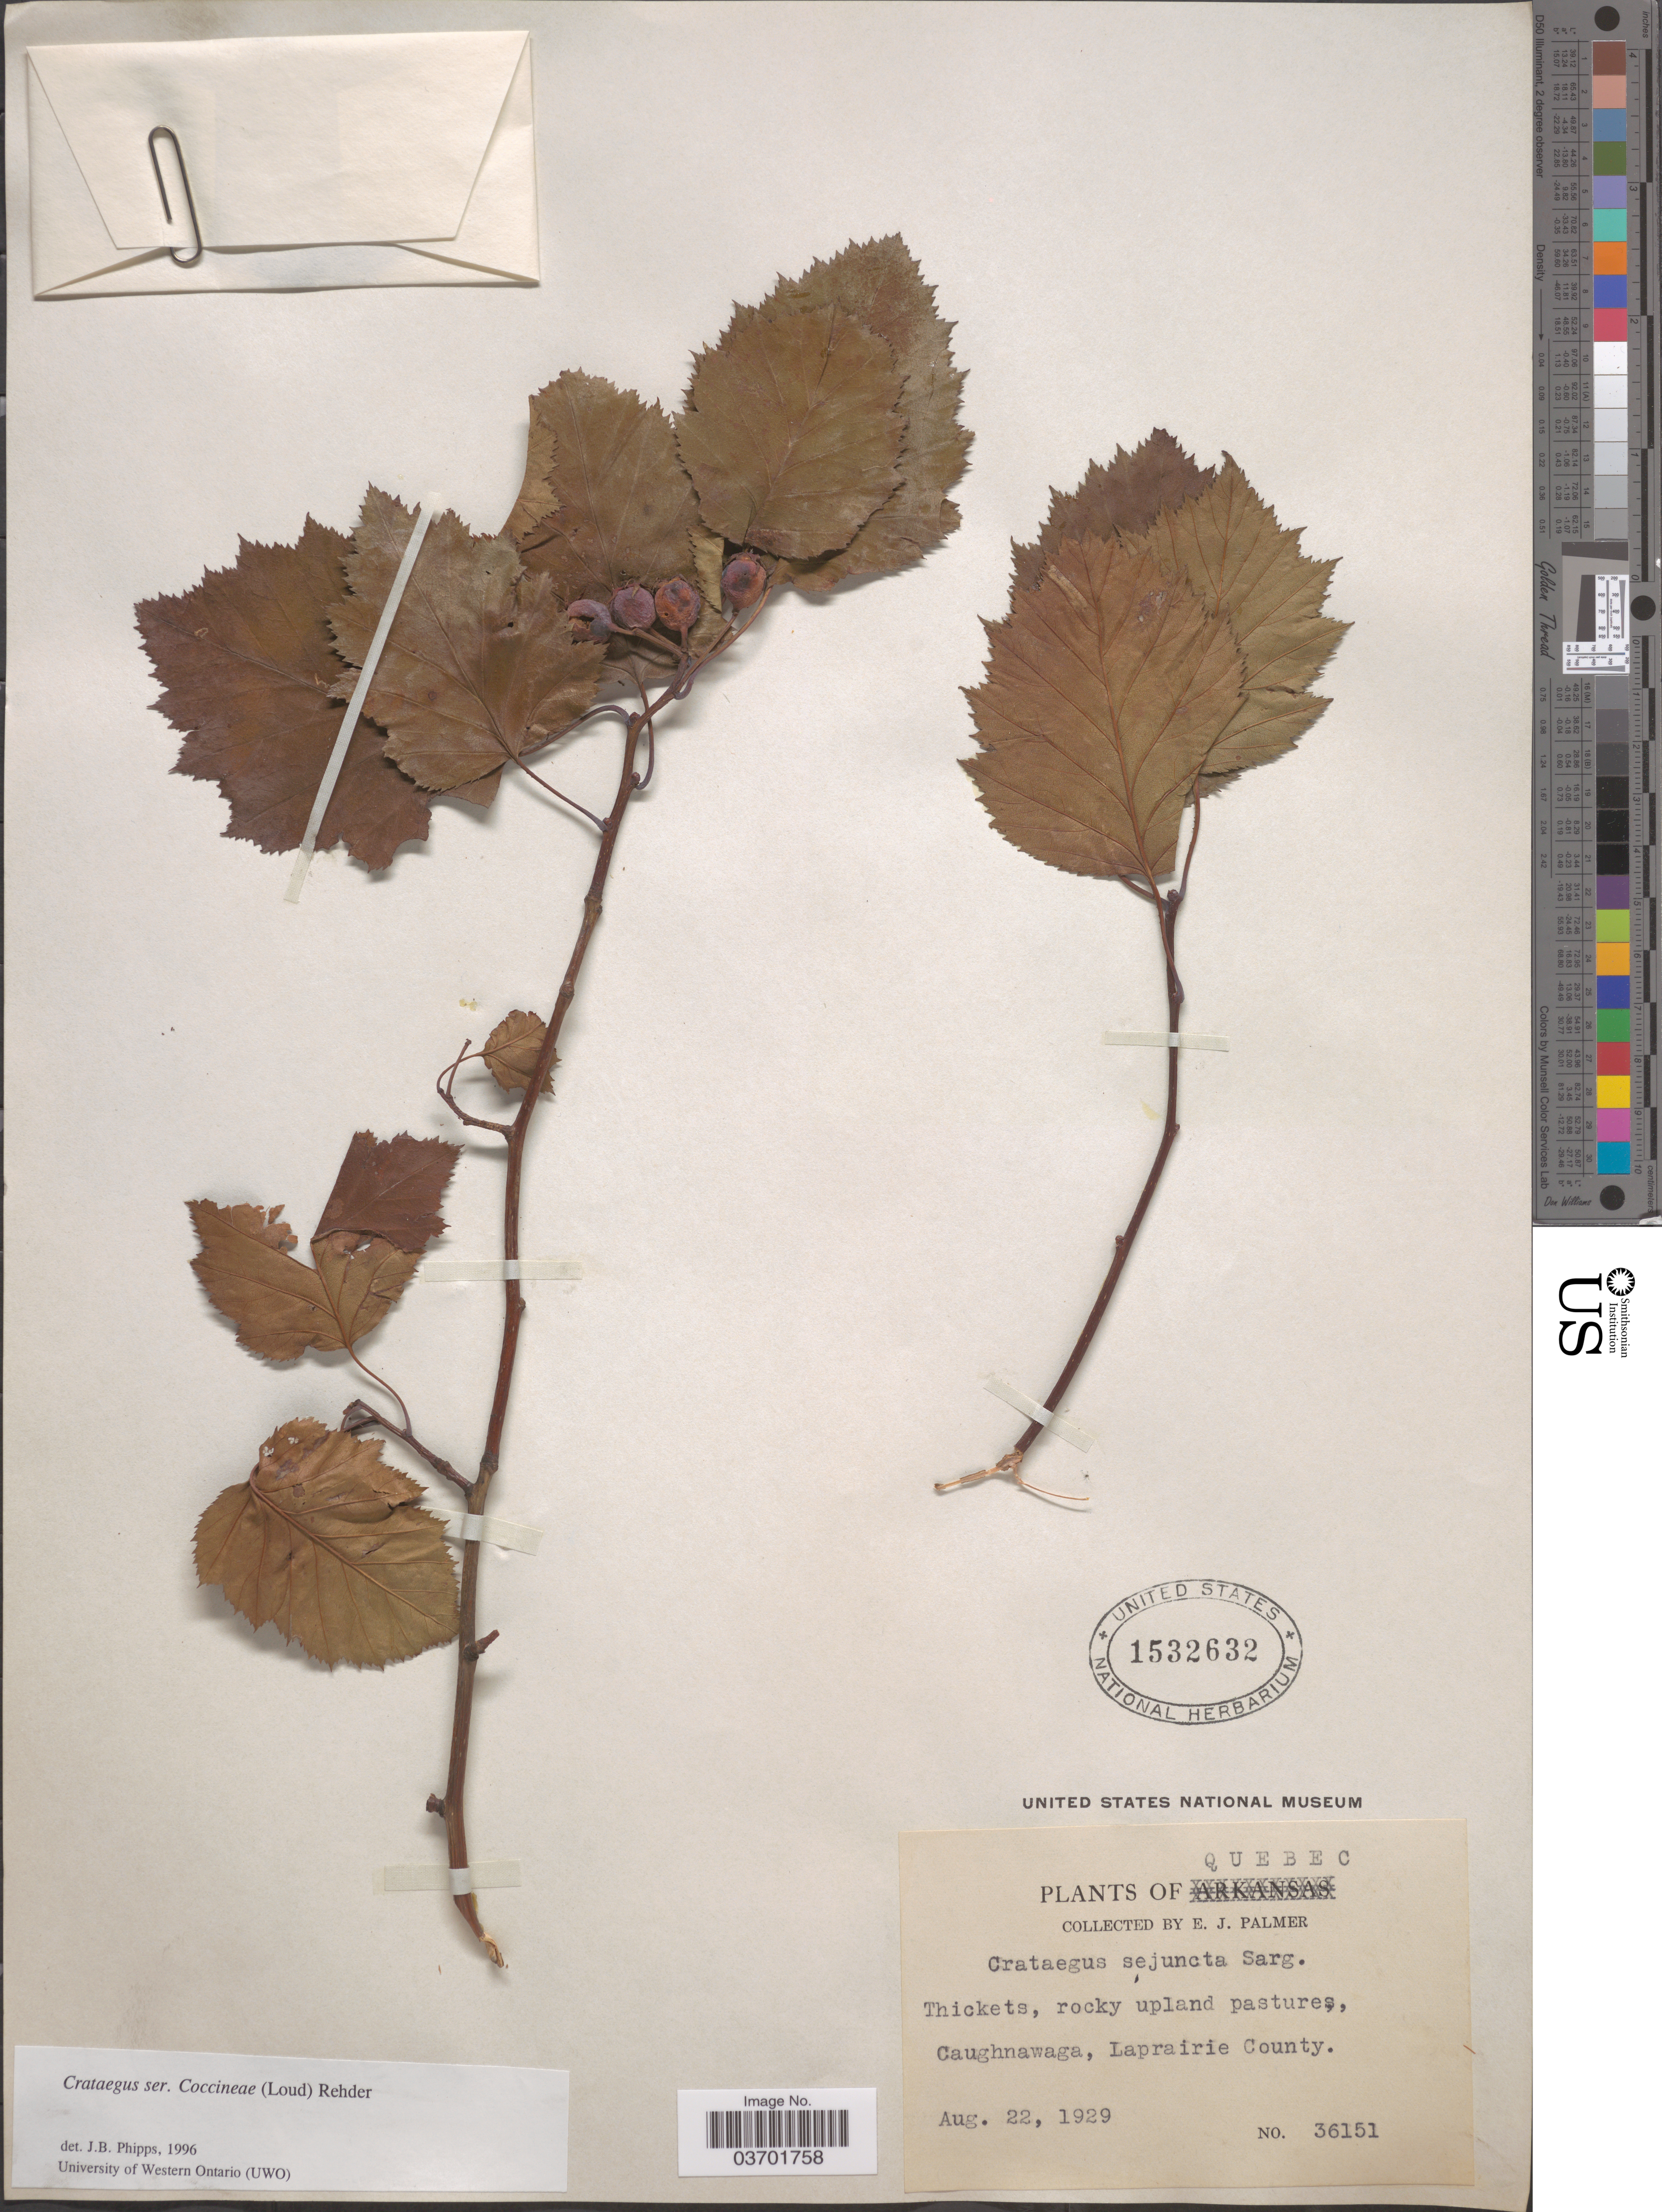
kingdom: Plantae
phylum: Tracheophyta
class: Magnoliopsida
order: Rosales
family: Rosaceae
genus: Crataegus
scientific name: Crataegus sejuncta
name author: Sarg.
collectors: E. J. Palmer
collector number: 36151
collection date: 1929-08-22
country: Canada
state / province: Quebec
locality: Caughnawaga, Laprairie County.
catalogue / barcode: US 1532632